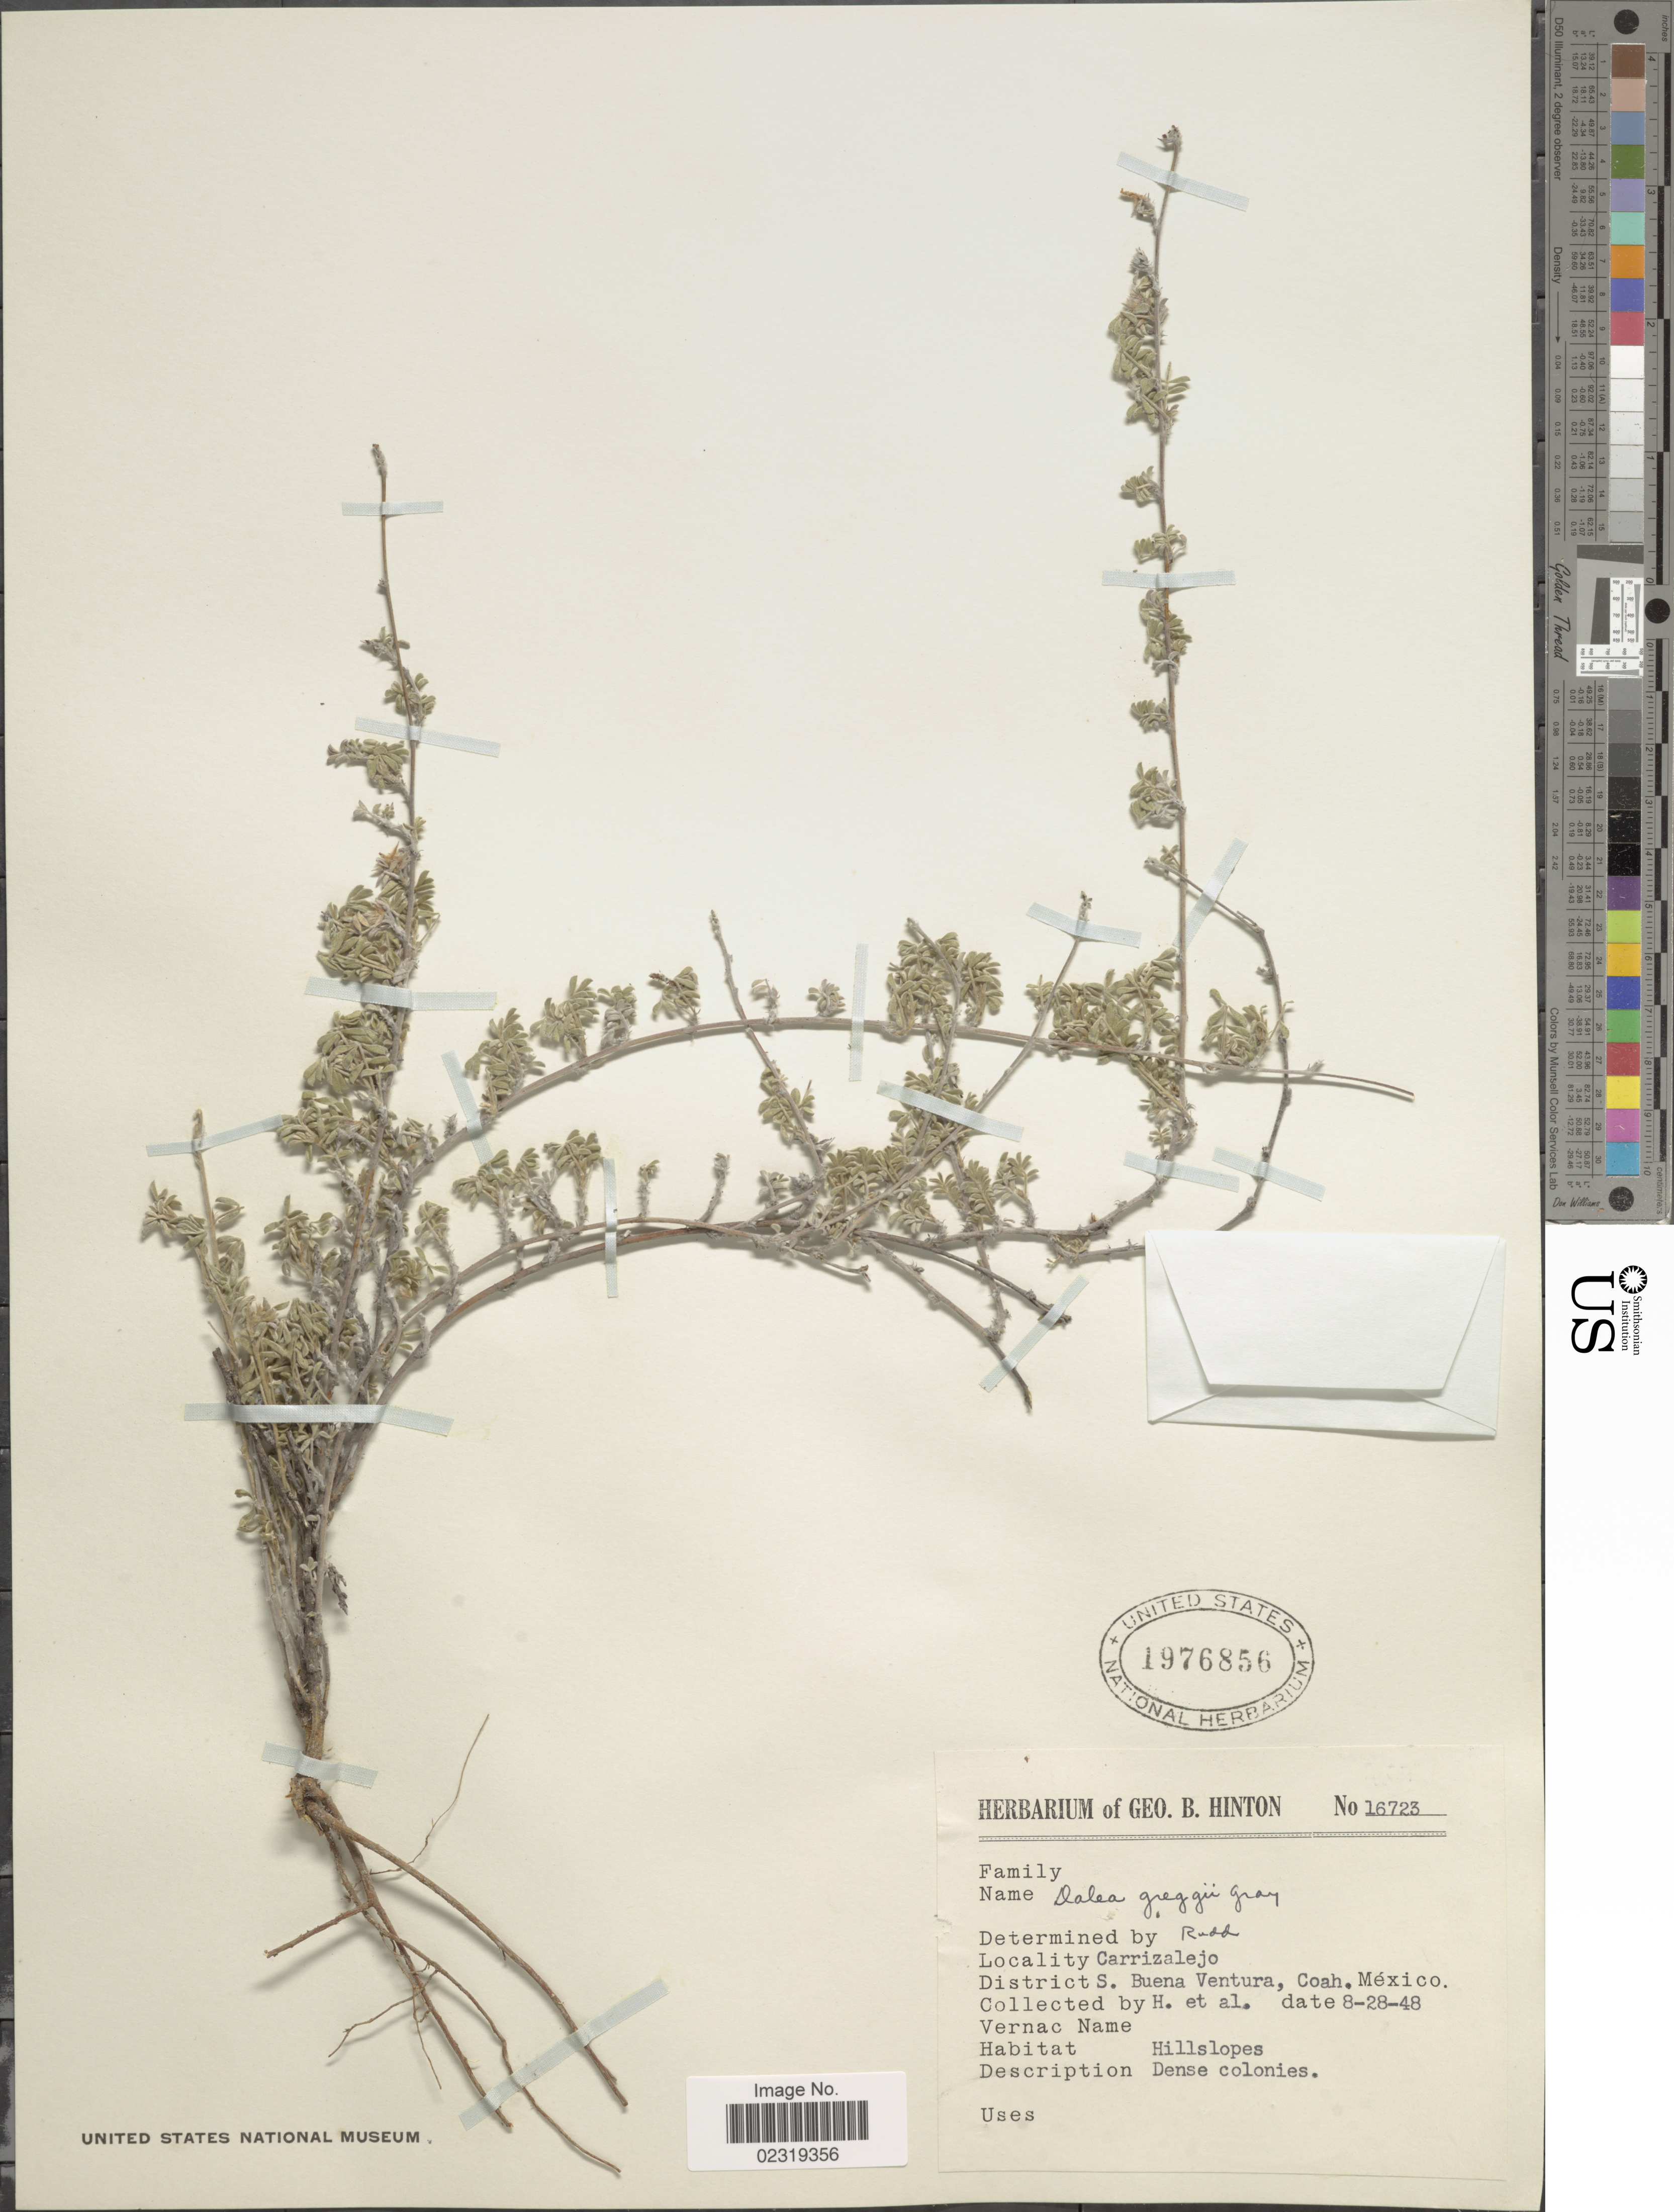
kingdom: Plantae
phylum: Tracheophyta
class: Magnoliopsida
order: Fabales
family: Fabaceae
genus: Dalea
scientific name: Dalea greggii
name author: A. Gray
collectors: G. B. Hinton & et al.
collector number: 16723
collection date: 1948-08-28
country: Mexico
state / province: Coahuila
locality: Carrizalejo. District S. Buena Ventura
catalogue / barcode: US 1976856